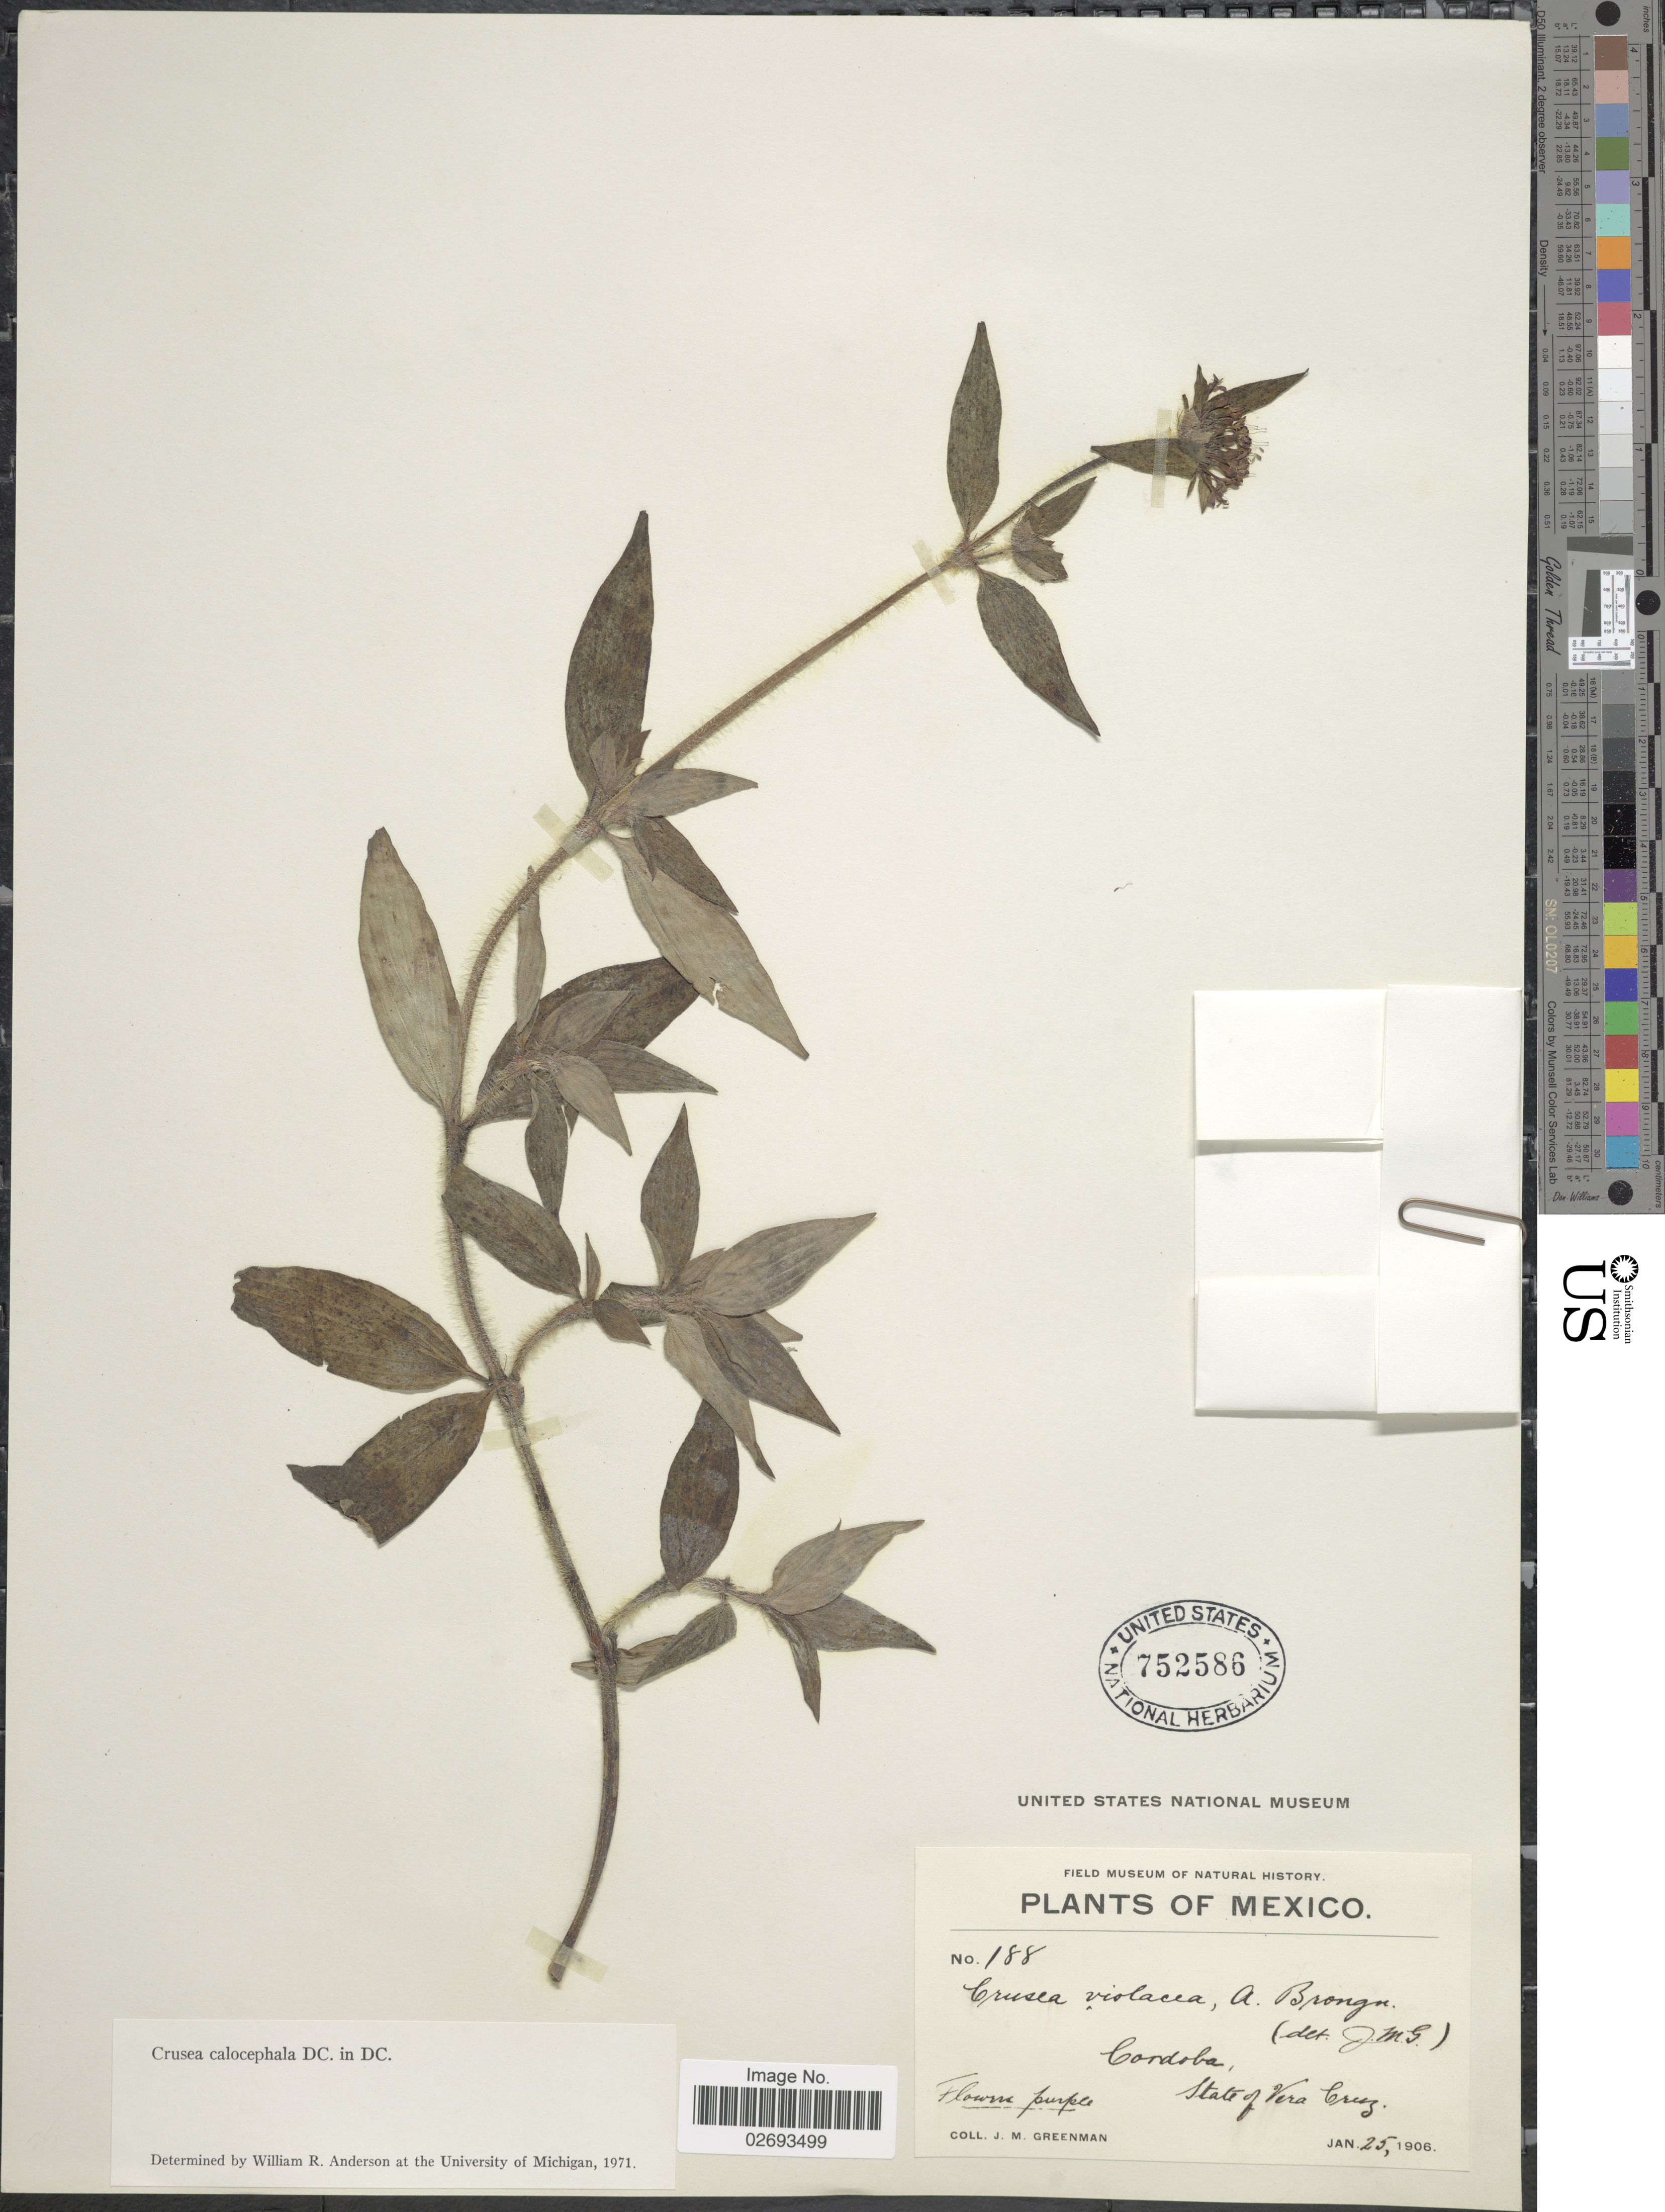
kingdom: Plantae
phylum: Tracheophyta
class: Magnoliopsida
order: Gentianales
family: Rubiaceae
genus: Crusea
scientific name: Crusea calocephala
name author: DC.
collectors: J. M. Greenman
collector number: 188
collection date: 1906-01-25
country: Mexico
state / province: Veracruz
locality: Cordoba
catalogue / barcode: US 752586